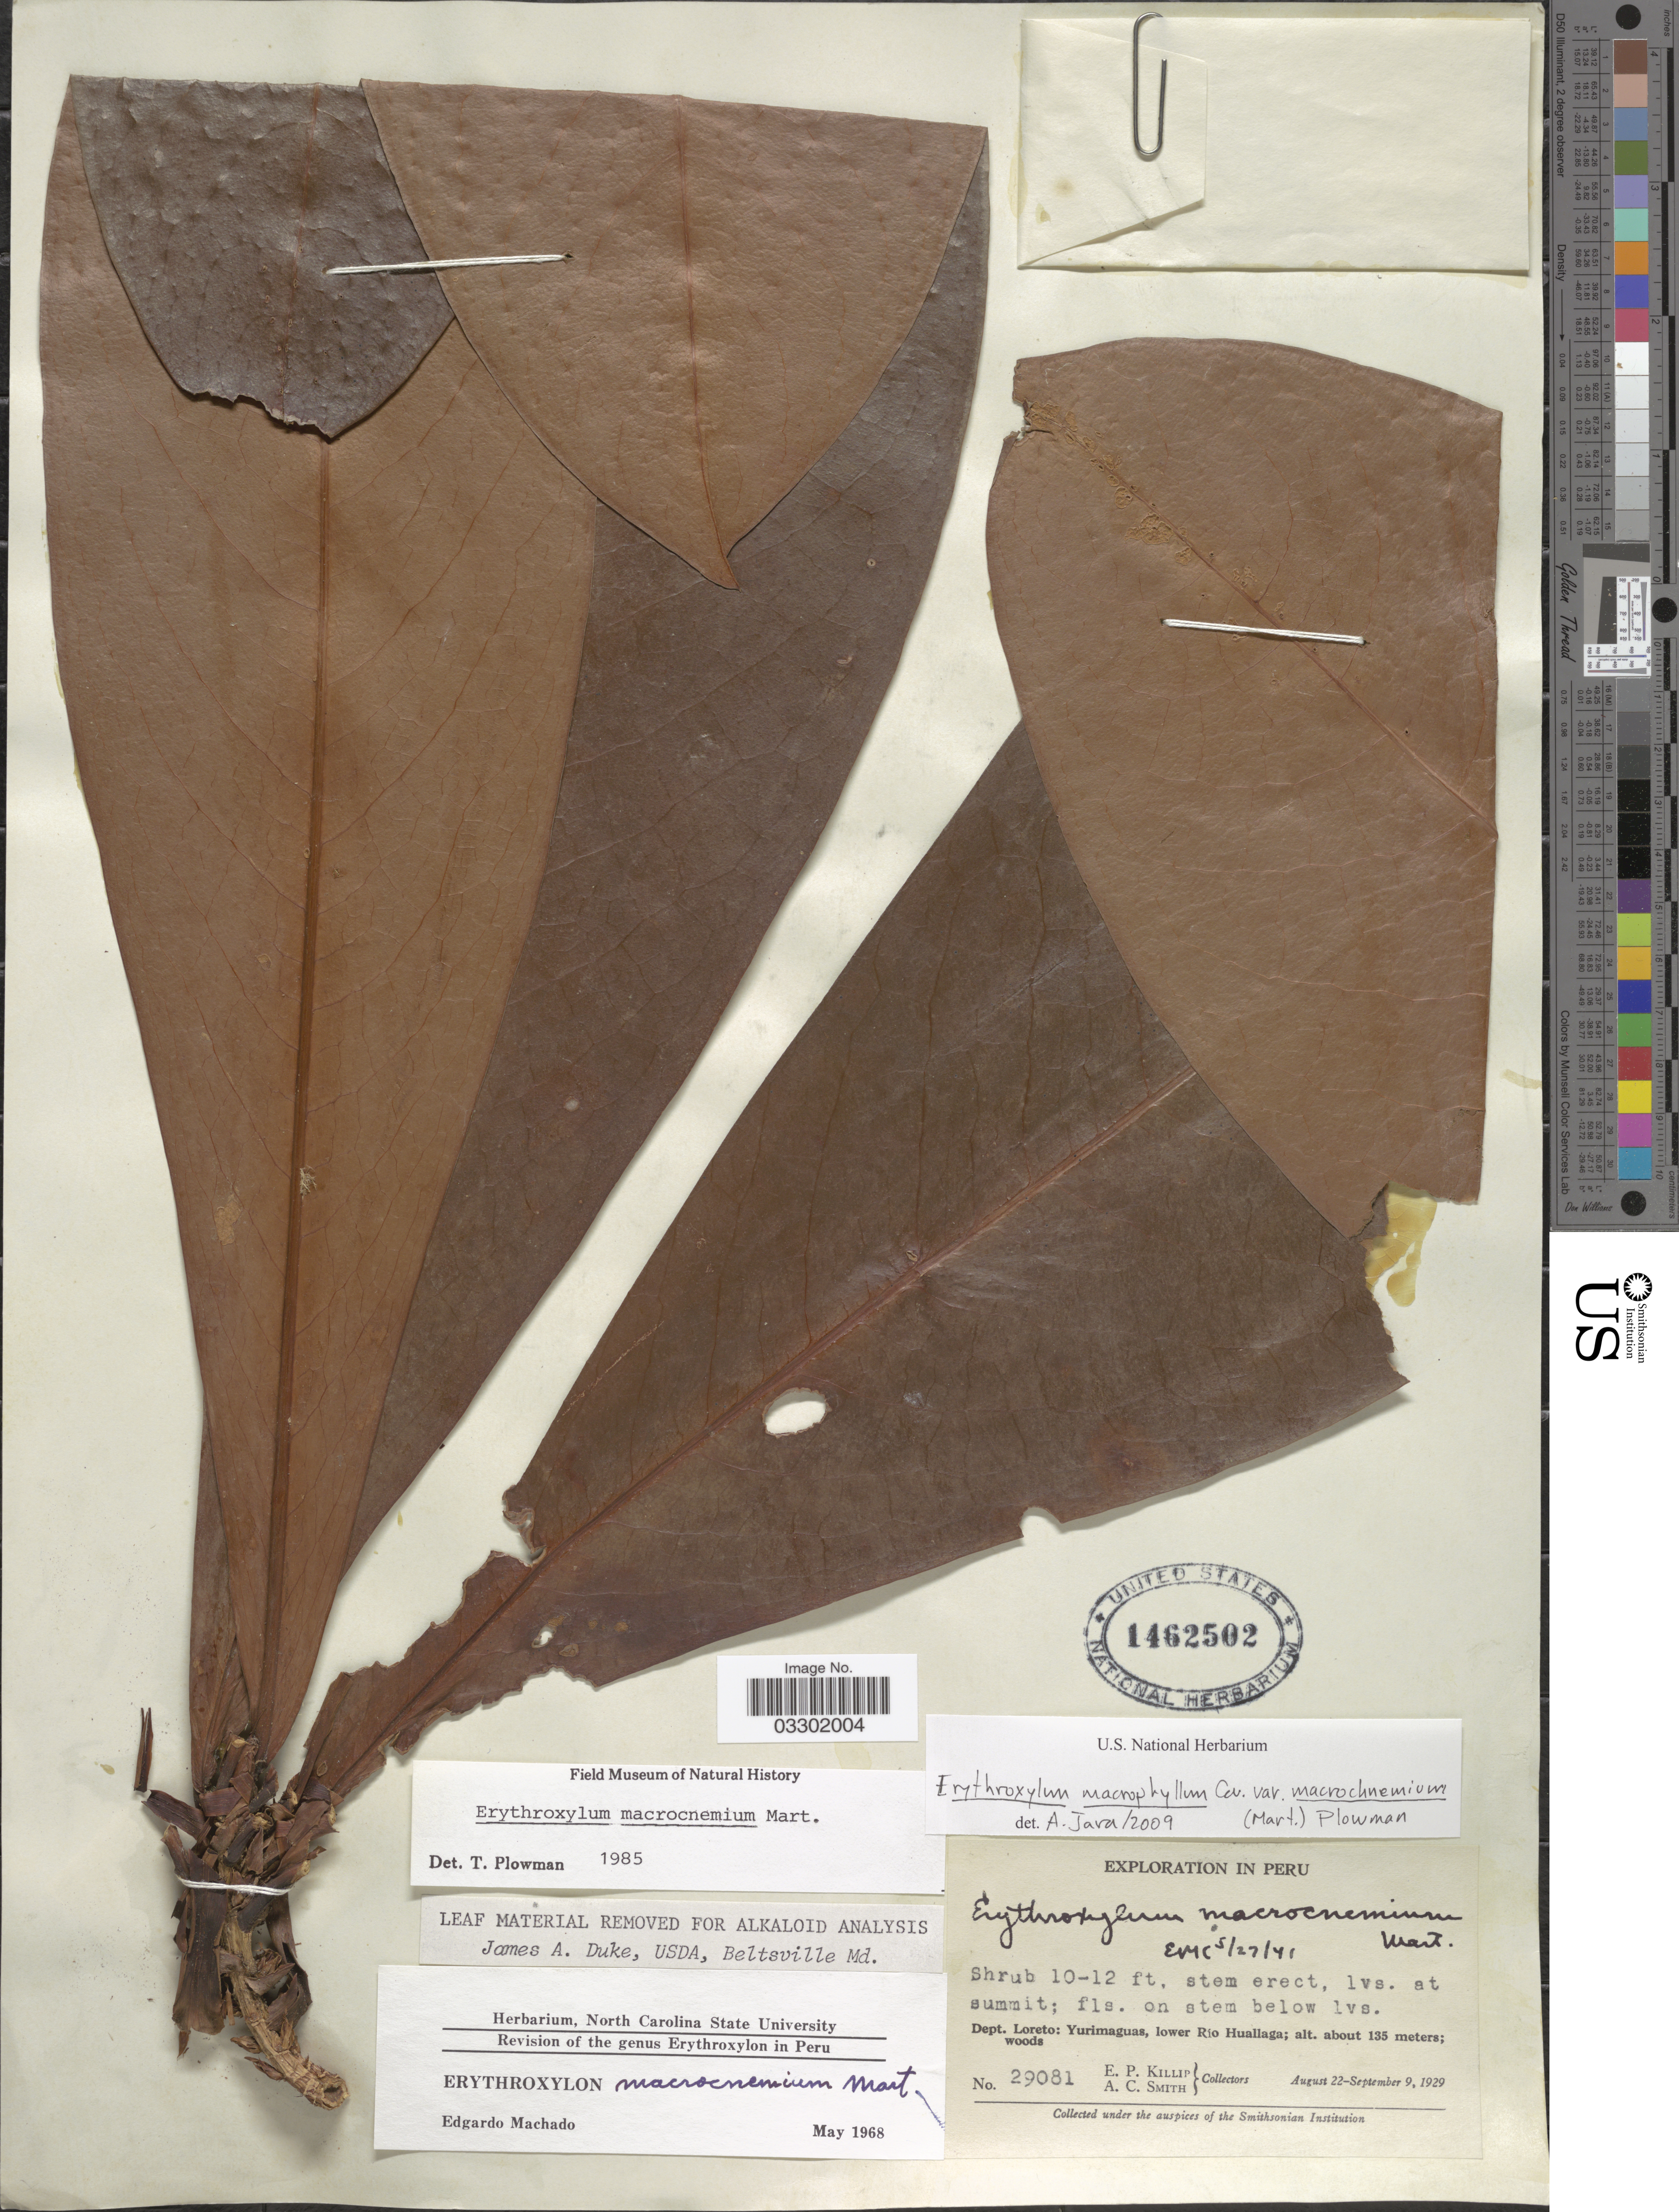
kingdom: Plantae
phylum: Tracheophyta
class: Magnoliopsida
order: Malpighiales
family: Erythroxylaceae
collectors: E. P. Killip & A. C. Smith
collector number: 29081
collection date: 1929-08-22/1929-09-09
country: Peru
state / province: Loreto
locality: Dept. Loreto: Yurimaguas, lower Río Huallaga.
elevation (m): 135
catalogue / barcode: US 1462502